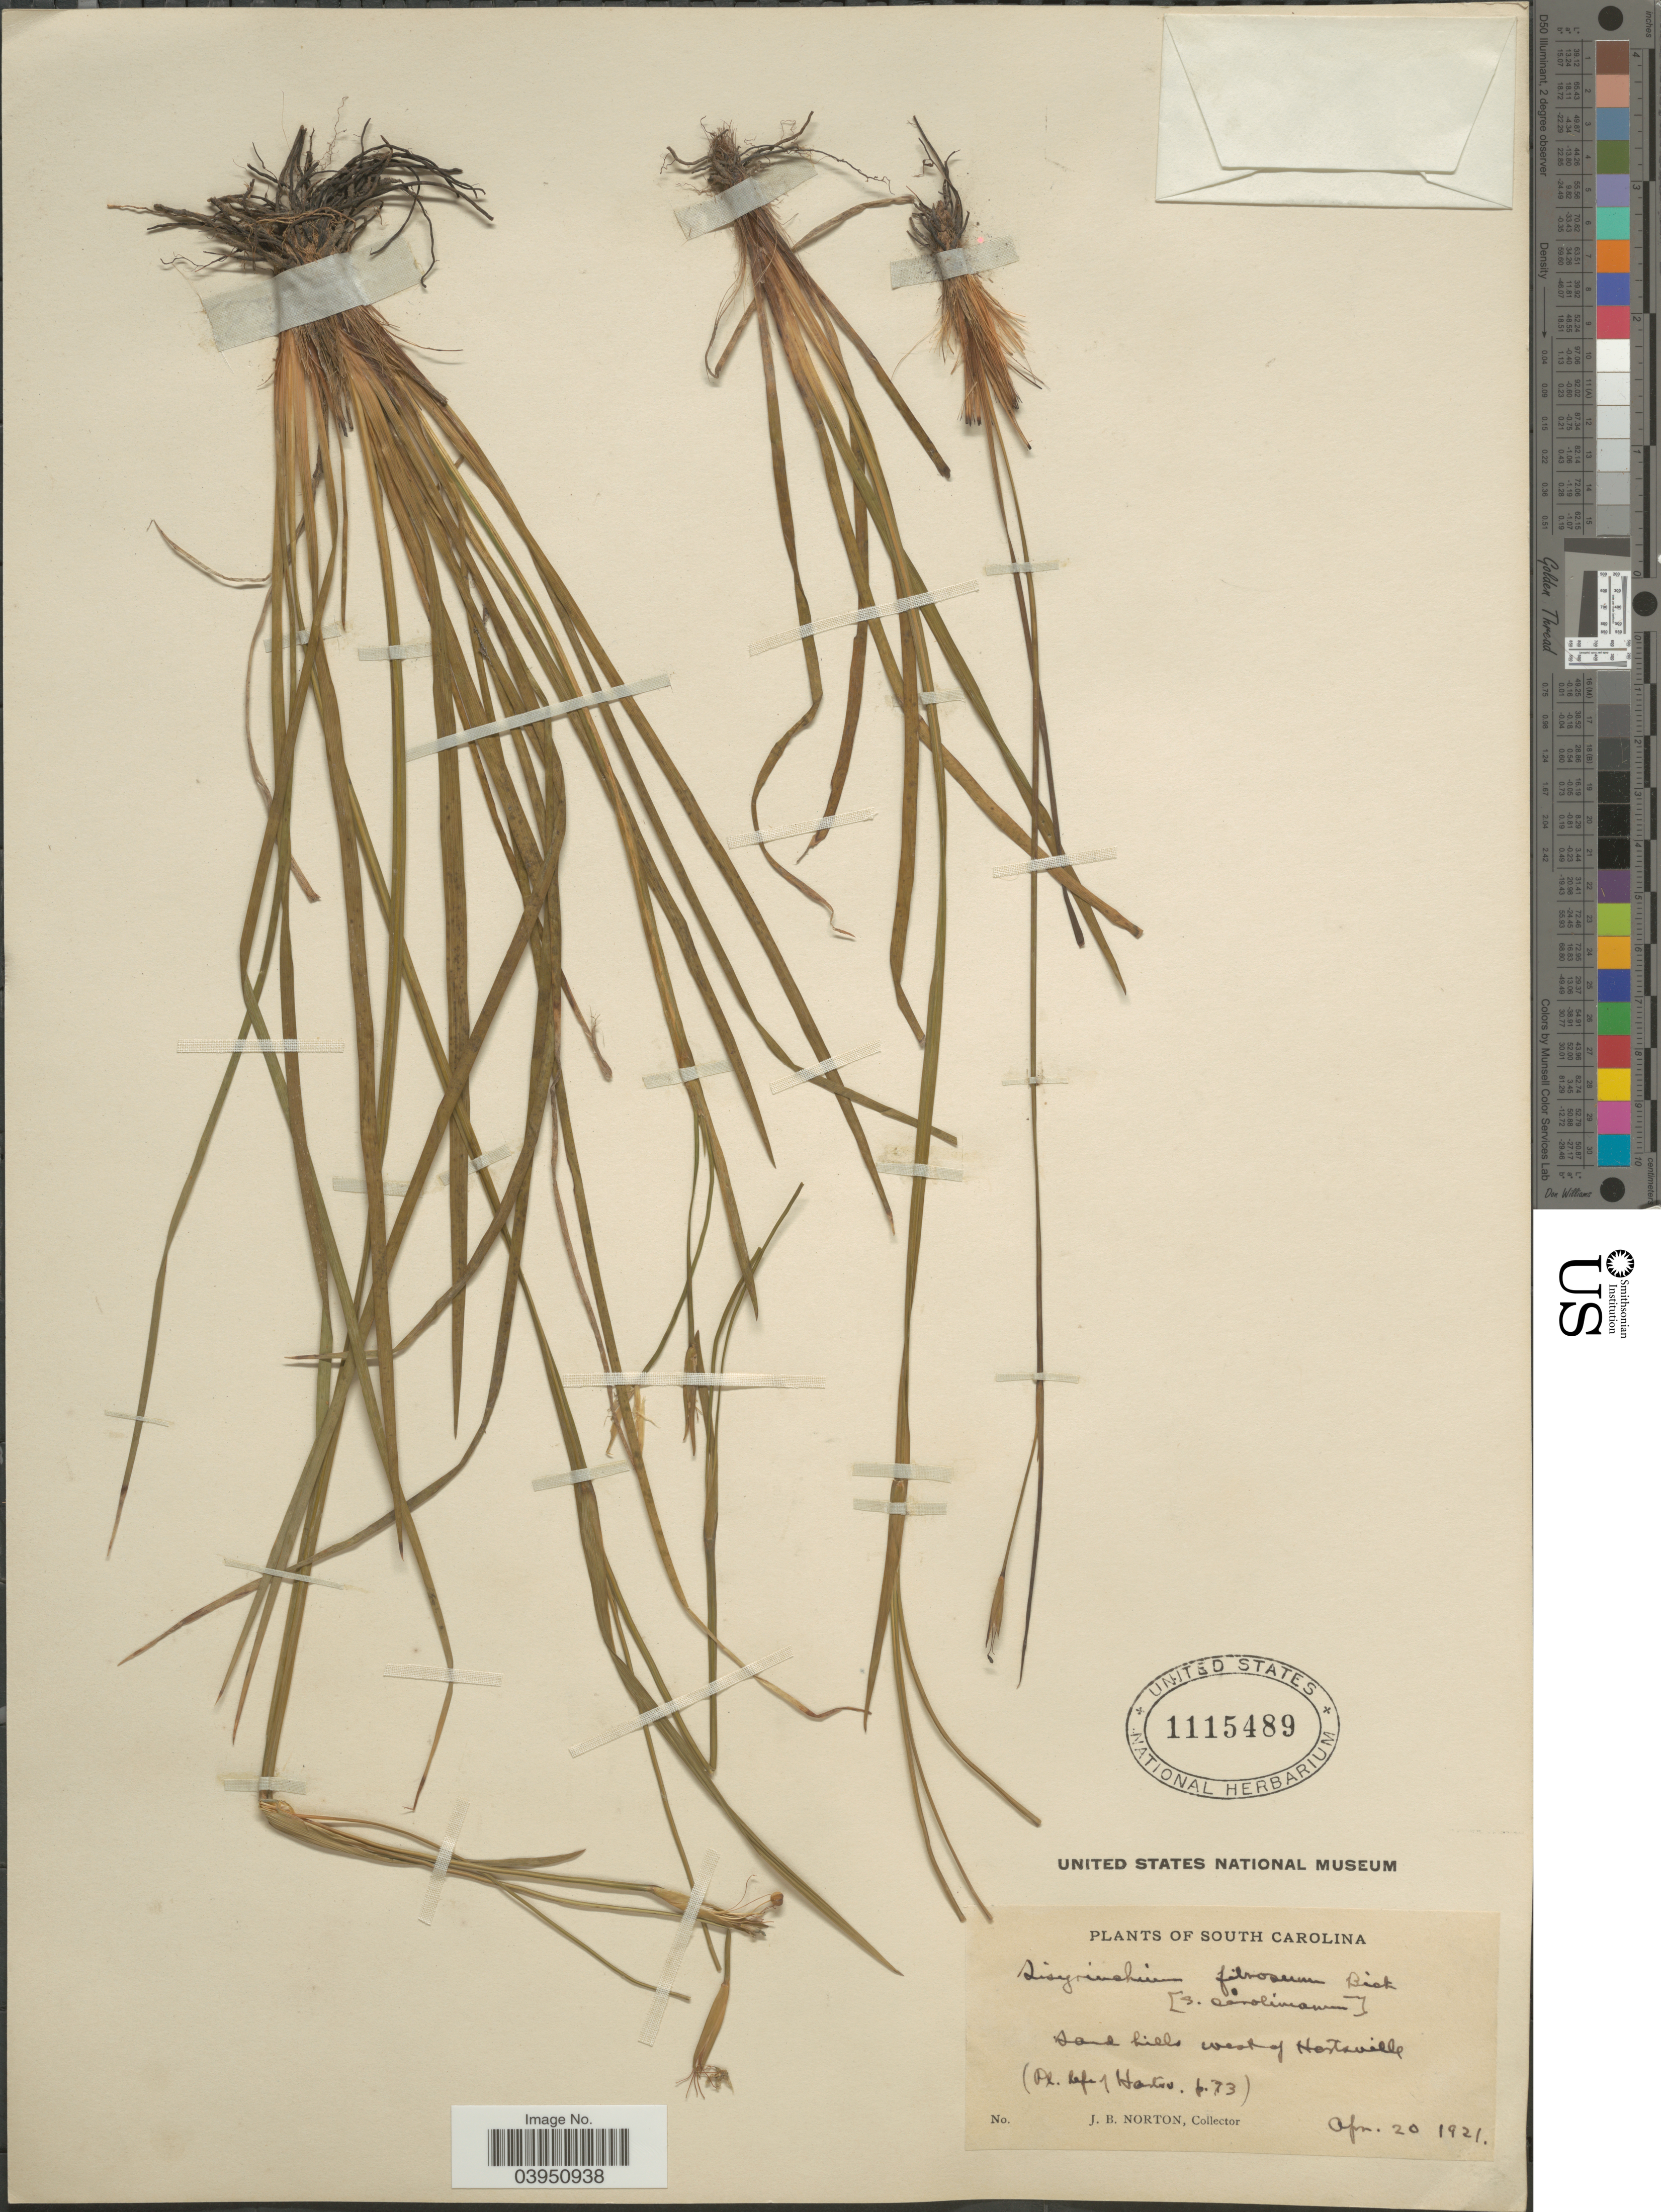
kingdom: Plantae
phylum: Tracheophyta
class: Liliopsida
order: Asparagales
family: Iridaceae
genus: Sisyrinchium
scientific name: Sisyrinchium fibrosum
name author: E.P. Bicknell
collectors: J. B. Norton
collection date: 1921-04-20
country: United States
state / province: South Carolina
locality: Sand hills west of Hartsville.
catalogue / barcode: US 1115489